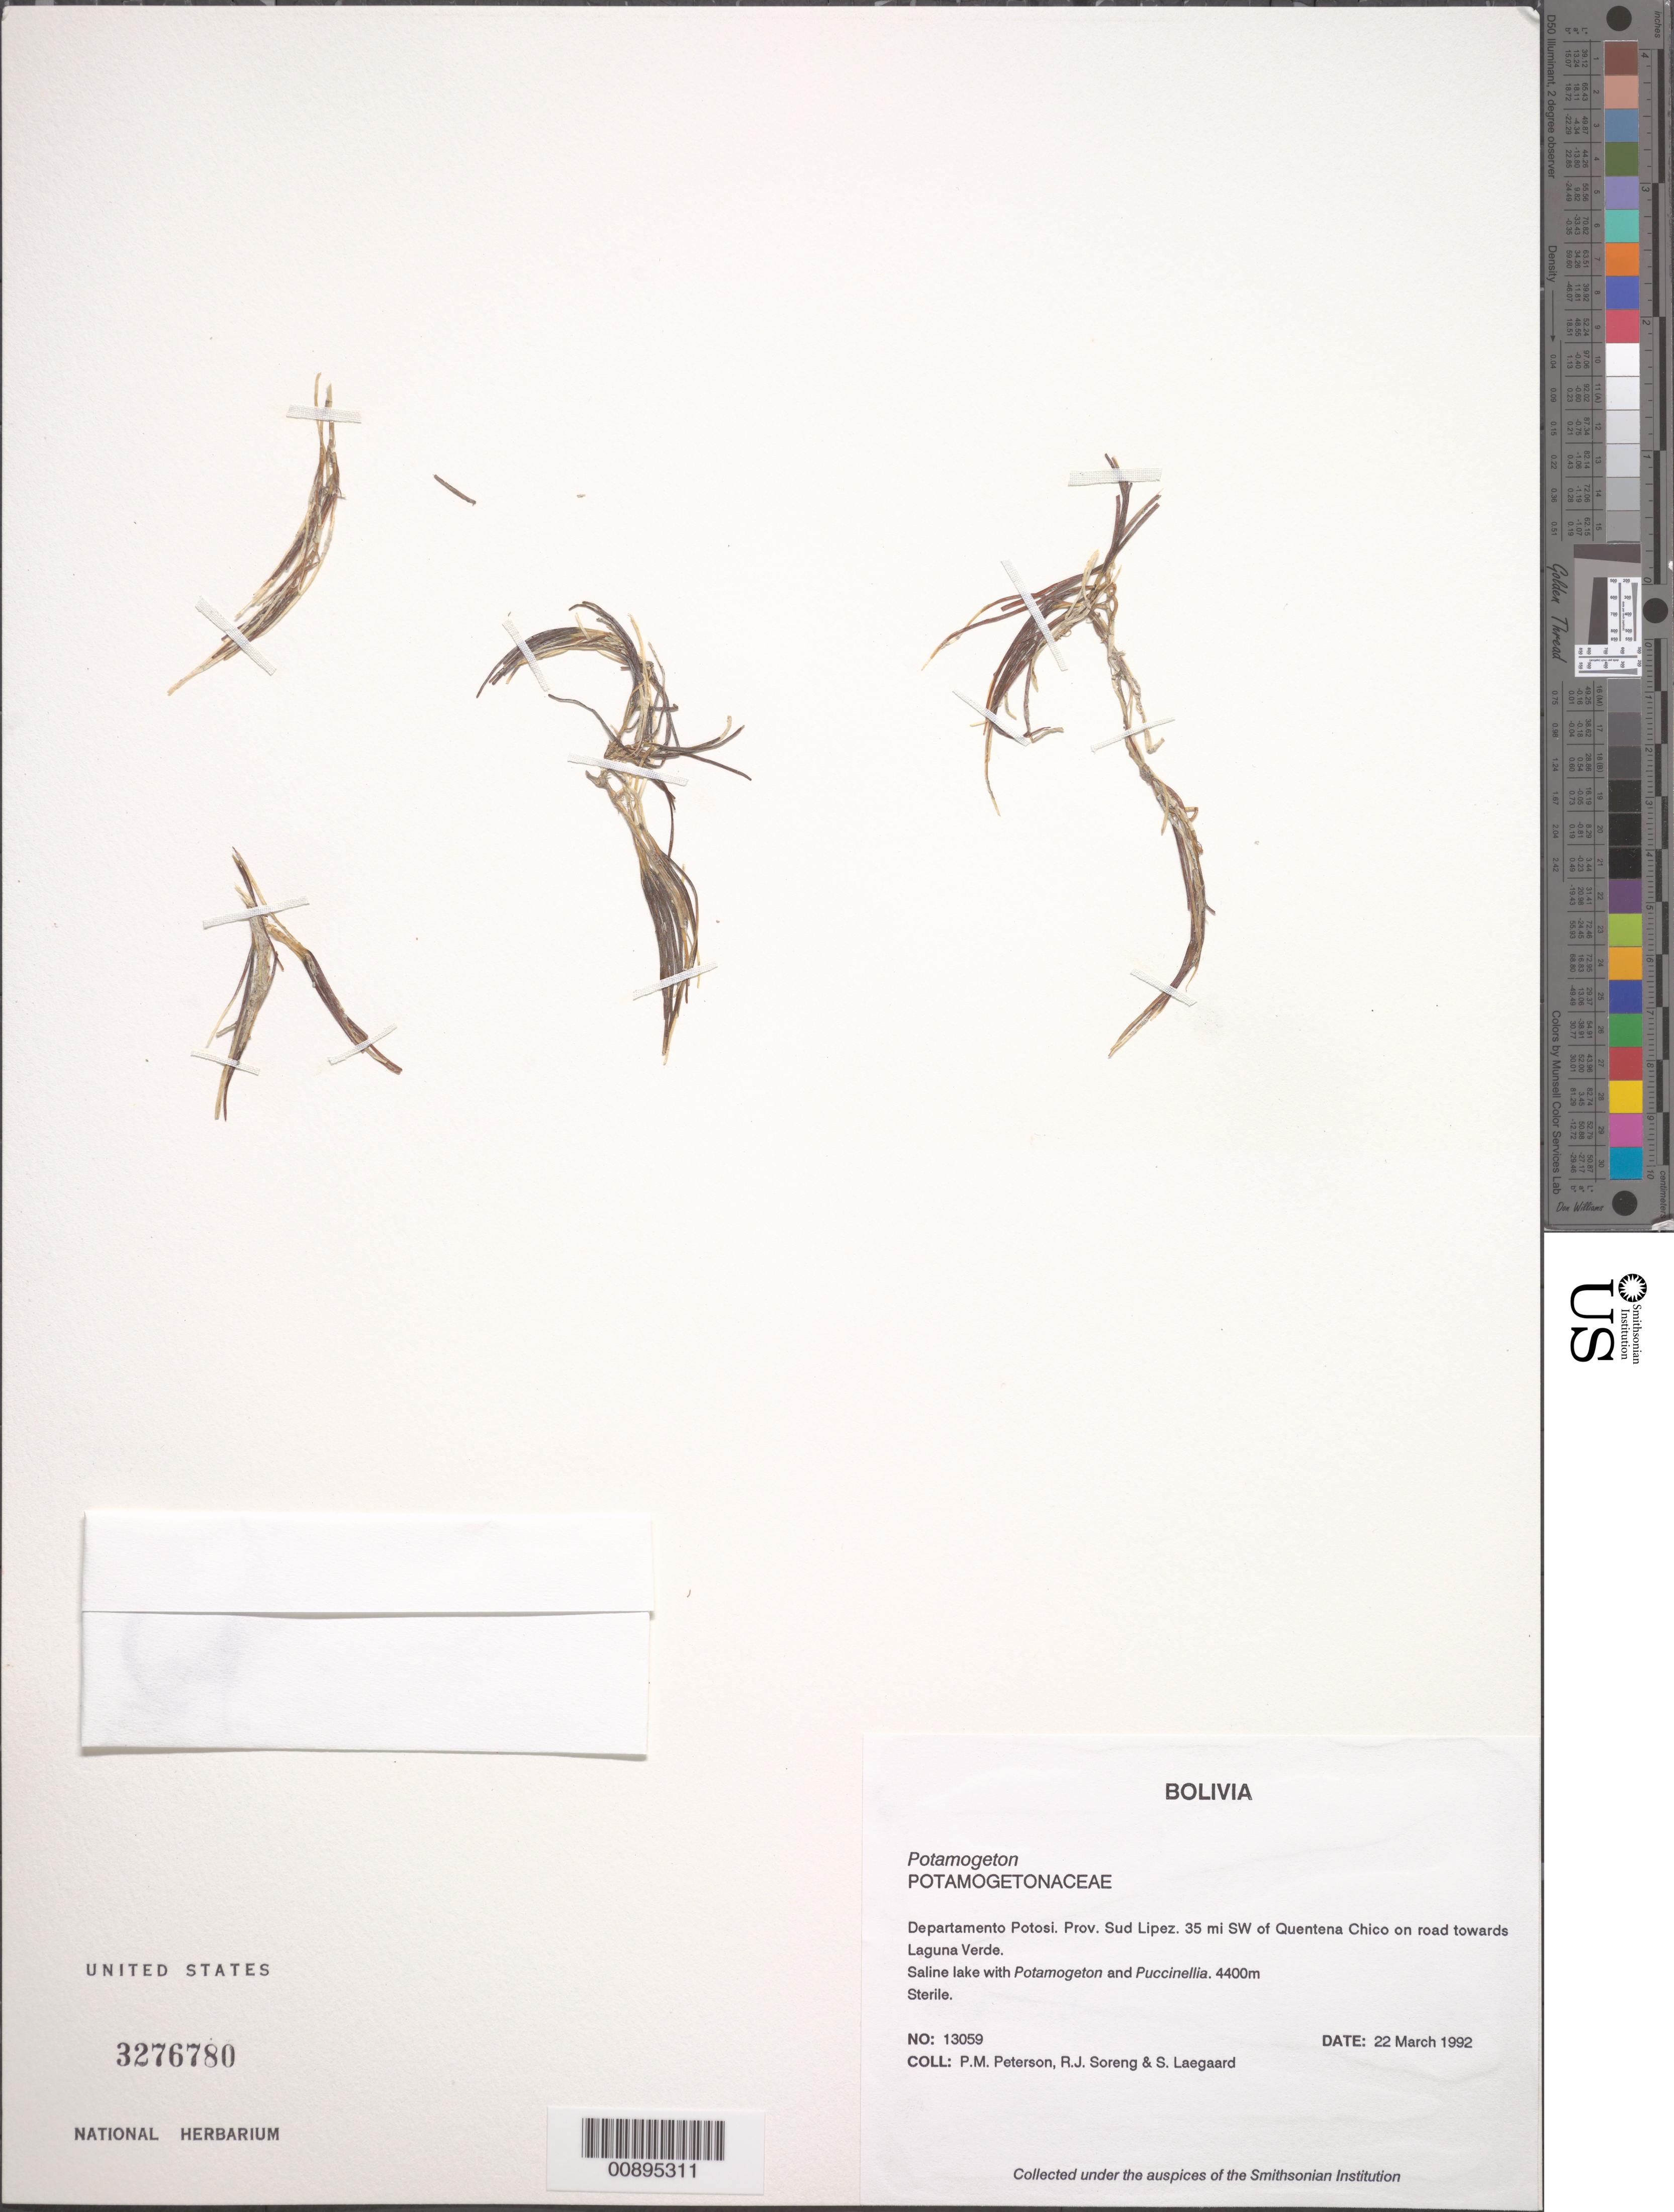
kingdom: Plantae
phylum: Tracheophyta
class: Liliopsida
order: Alismatales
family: Potamogetonaceae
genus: Potamogeton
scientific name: Potamogeton sp.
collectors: P. M. Peterson, R. J. Soreng & S. Lægaard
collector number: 13059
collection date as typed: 22 Mar 1992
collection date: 1992-03-22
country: Bolivia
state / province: Potosi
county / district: Sud Lipez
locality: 35 mi SW of Quentena Chico on road towards Laguna Verde.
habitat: Saline lake with Potamogeton and Puccinellia.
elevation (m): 4400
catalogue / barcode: US 3276780